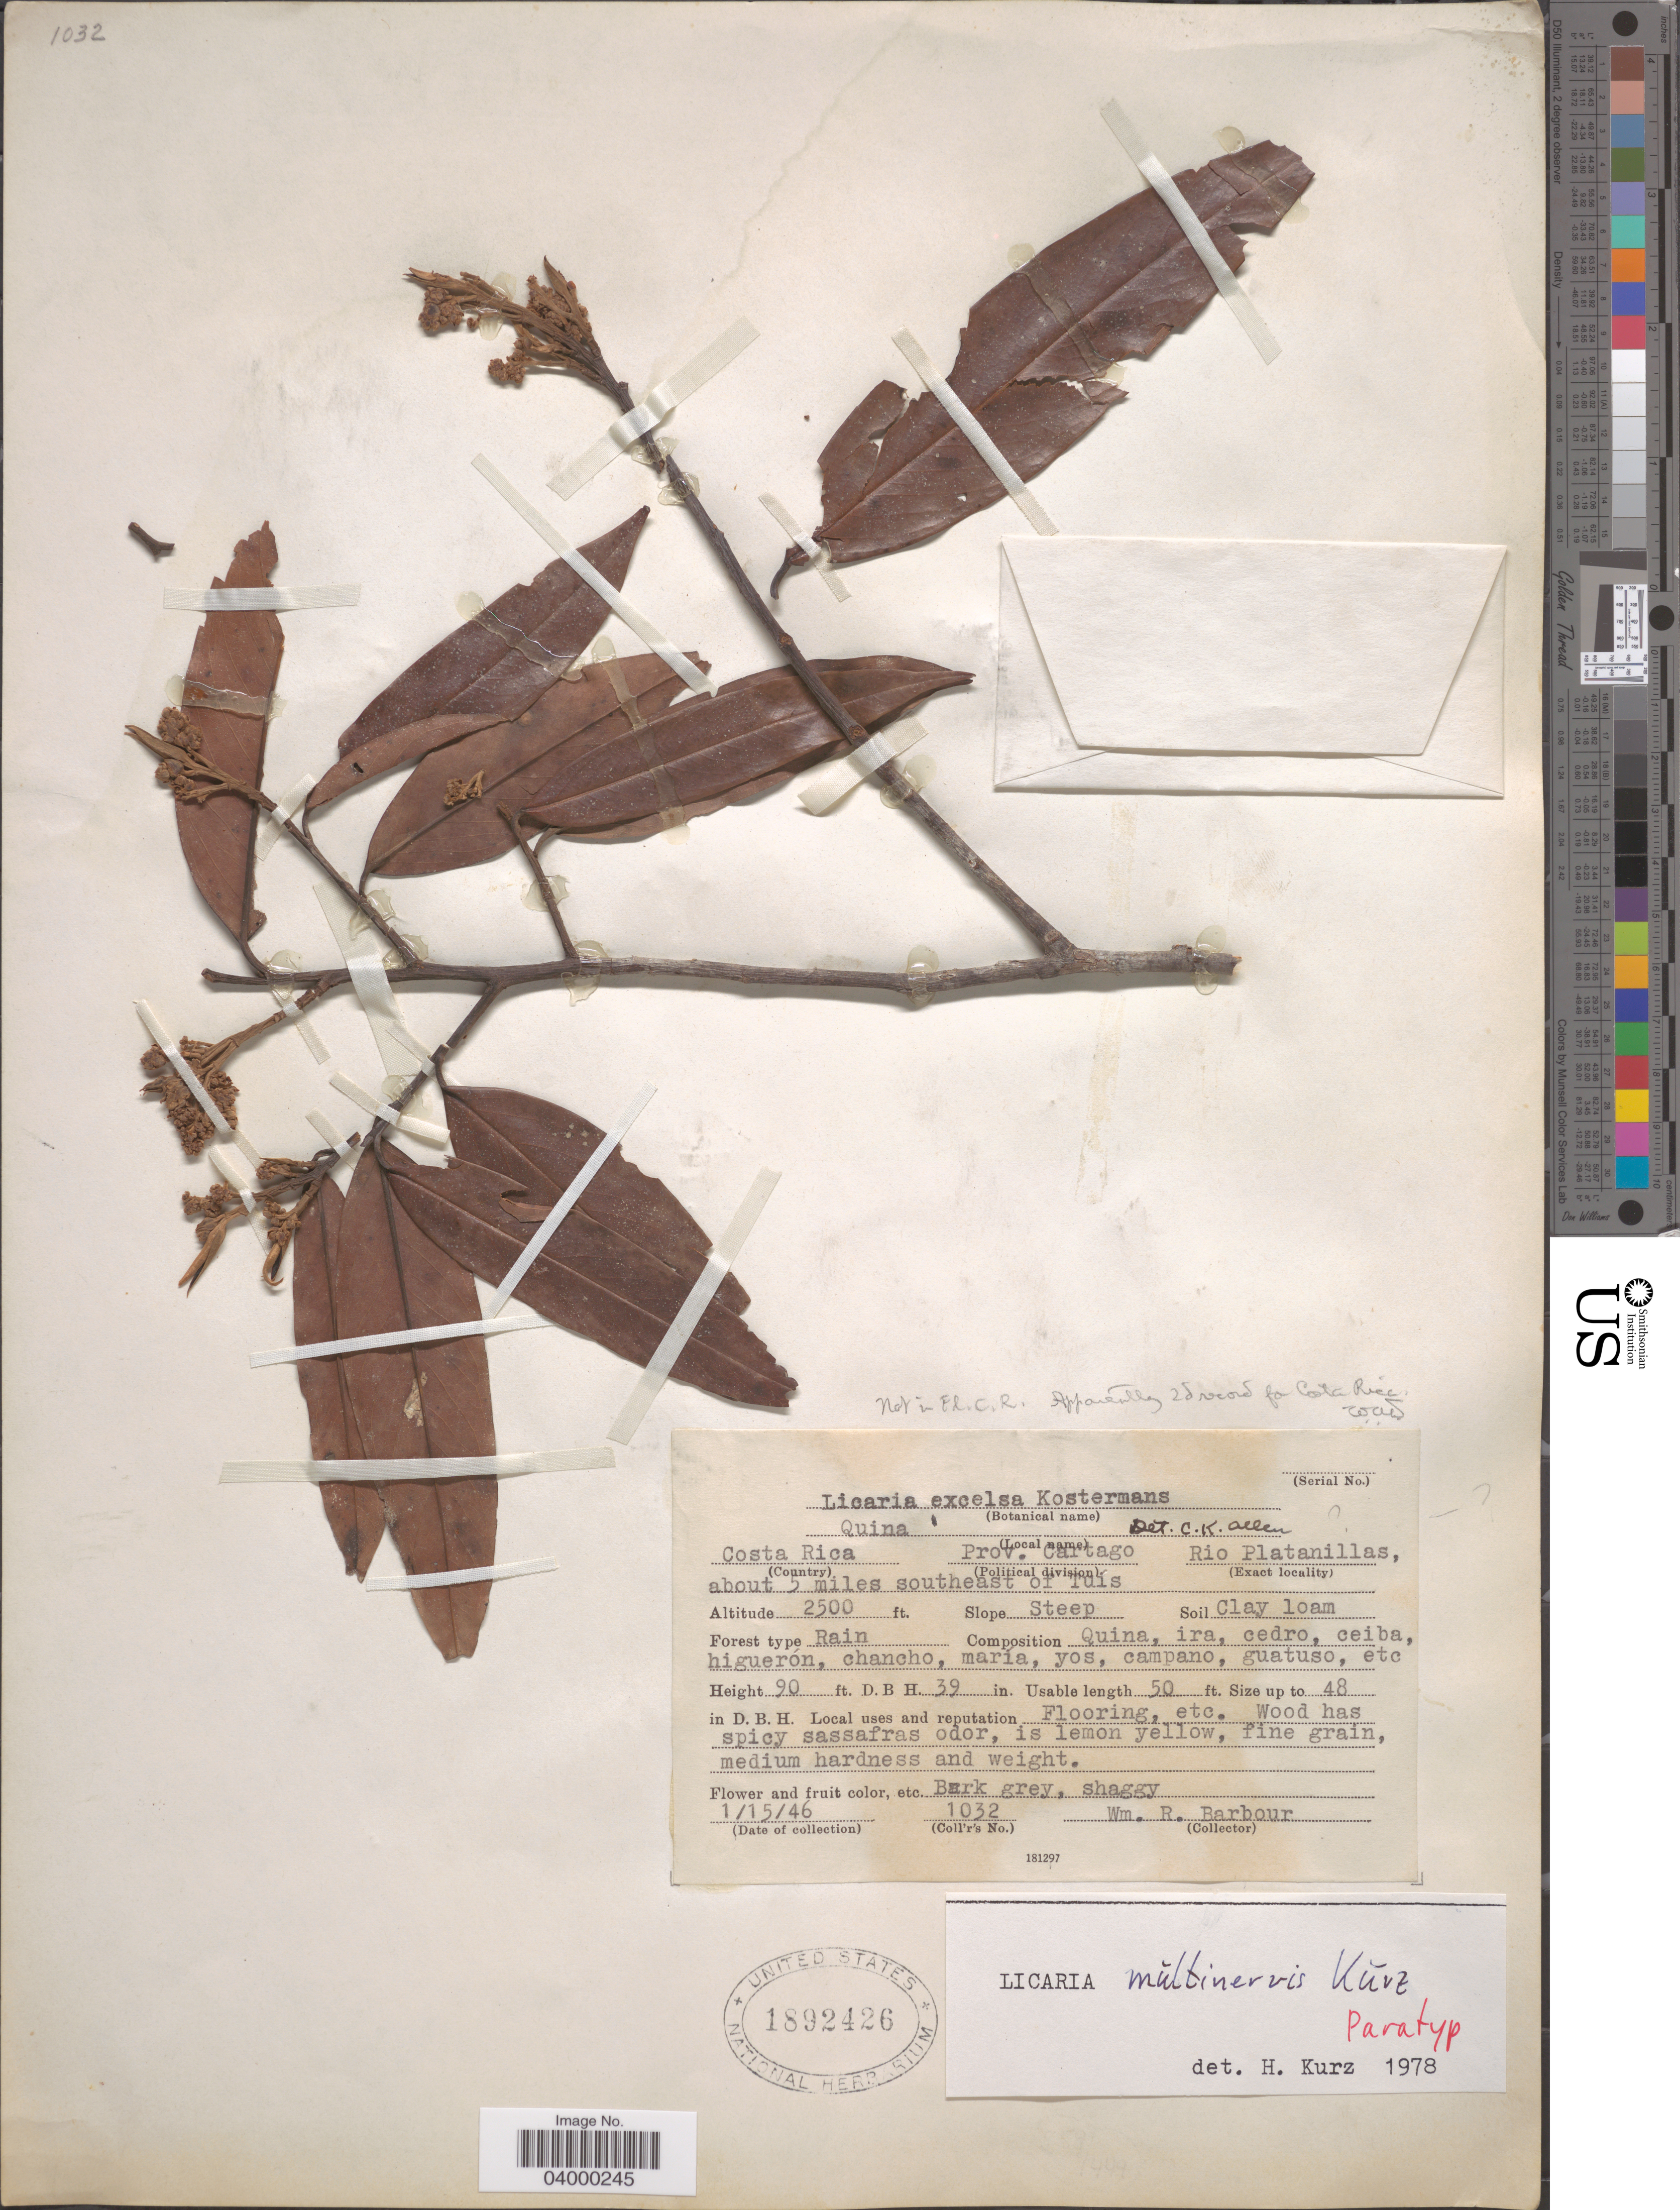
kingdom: Plantae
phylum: Tracheophyta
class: Magnoliopsida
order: Laurales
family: Lauraceae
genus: Licaria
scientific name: Licaria multinervis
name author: H.W. Kurz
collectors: W. Barbour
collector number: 1032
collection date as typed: Transcribed d/m/y: 15/1/46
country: Costa Rica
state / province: Cartago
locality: Rio Platanillas, about 5 miles southeast of Tuís.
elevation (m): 762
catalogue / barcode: US 1892426